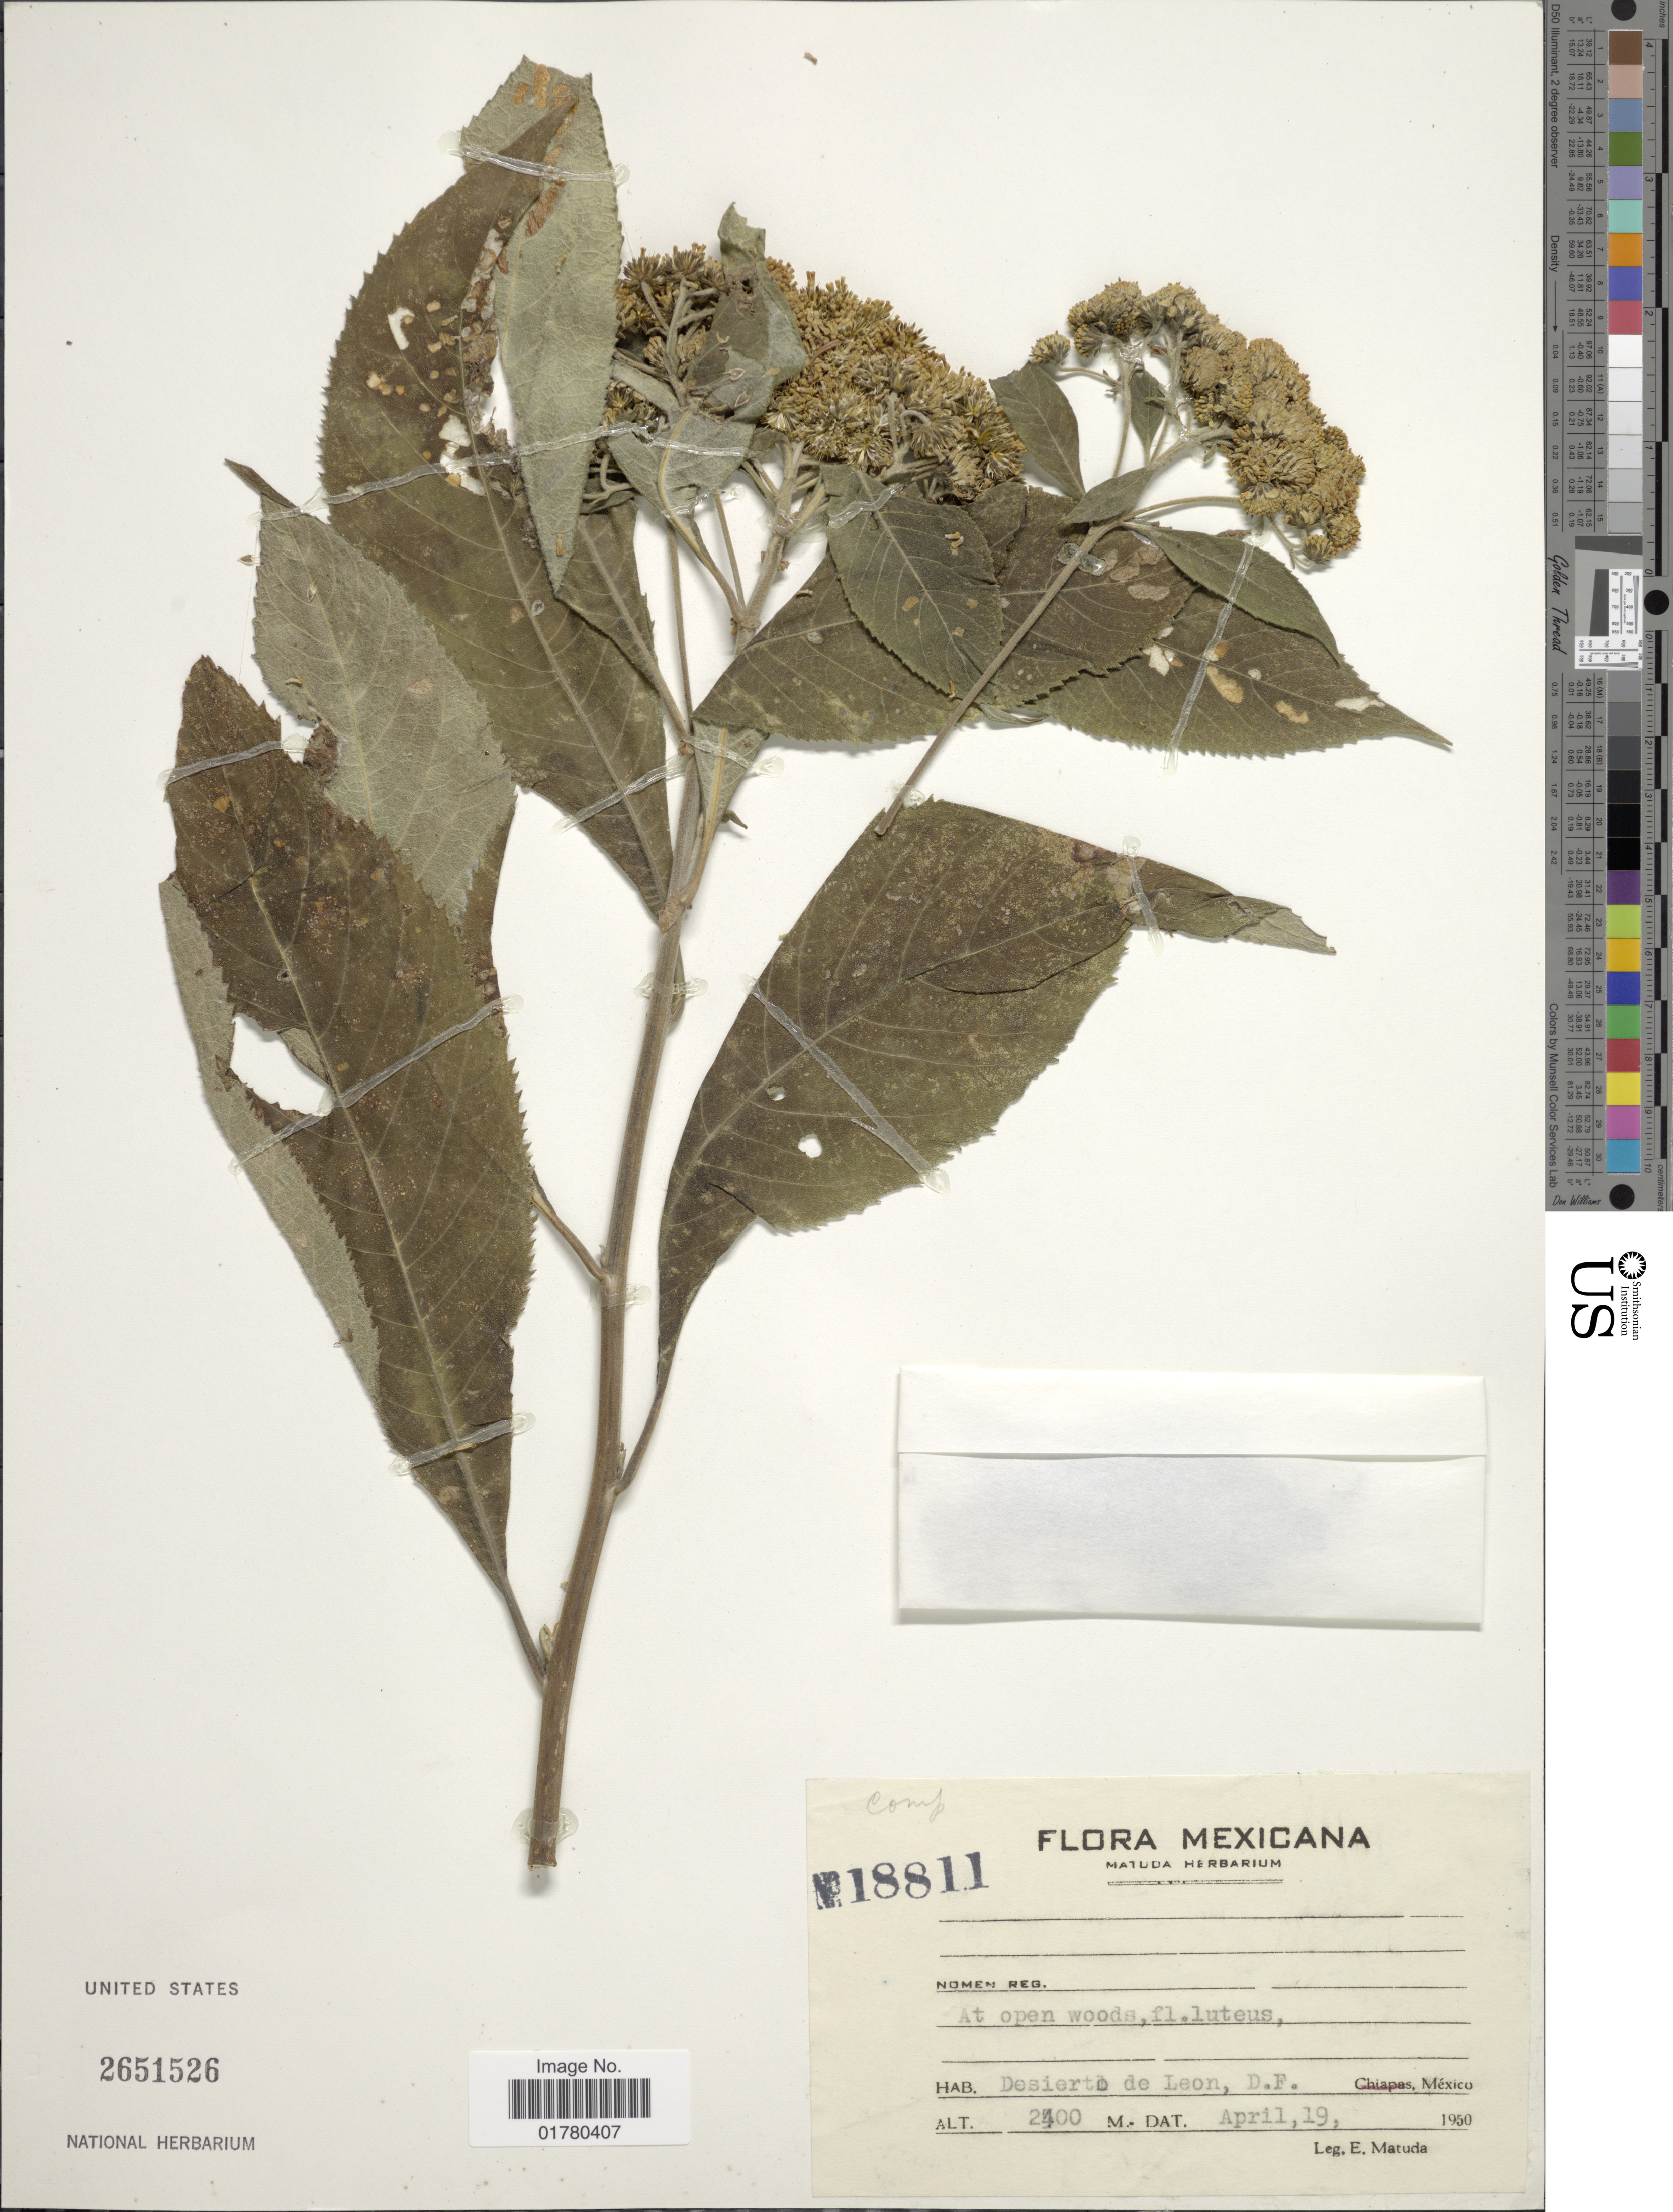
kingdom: Plantae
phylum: Tracheophyta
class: Magnoliopsida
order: Asterales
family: Asteraceae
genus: Verbesina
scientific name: Verbesina sp.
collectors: E. Matuda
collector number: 18811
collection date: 1950-04-19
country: Mexico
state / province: Distrito Federal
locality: Desierto de Leon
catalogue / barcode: US 2651526